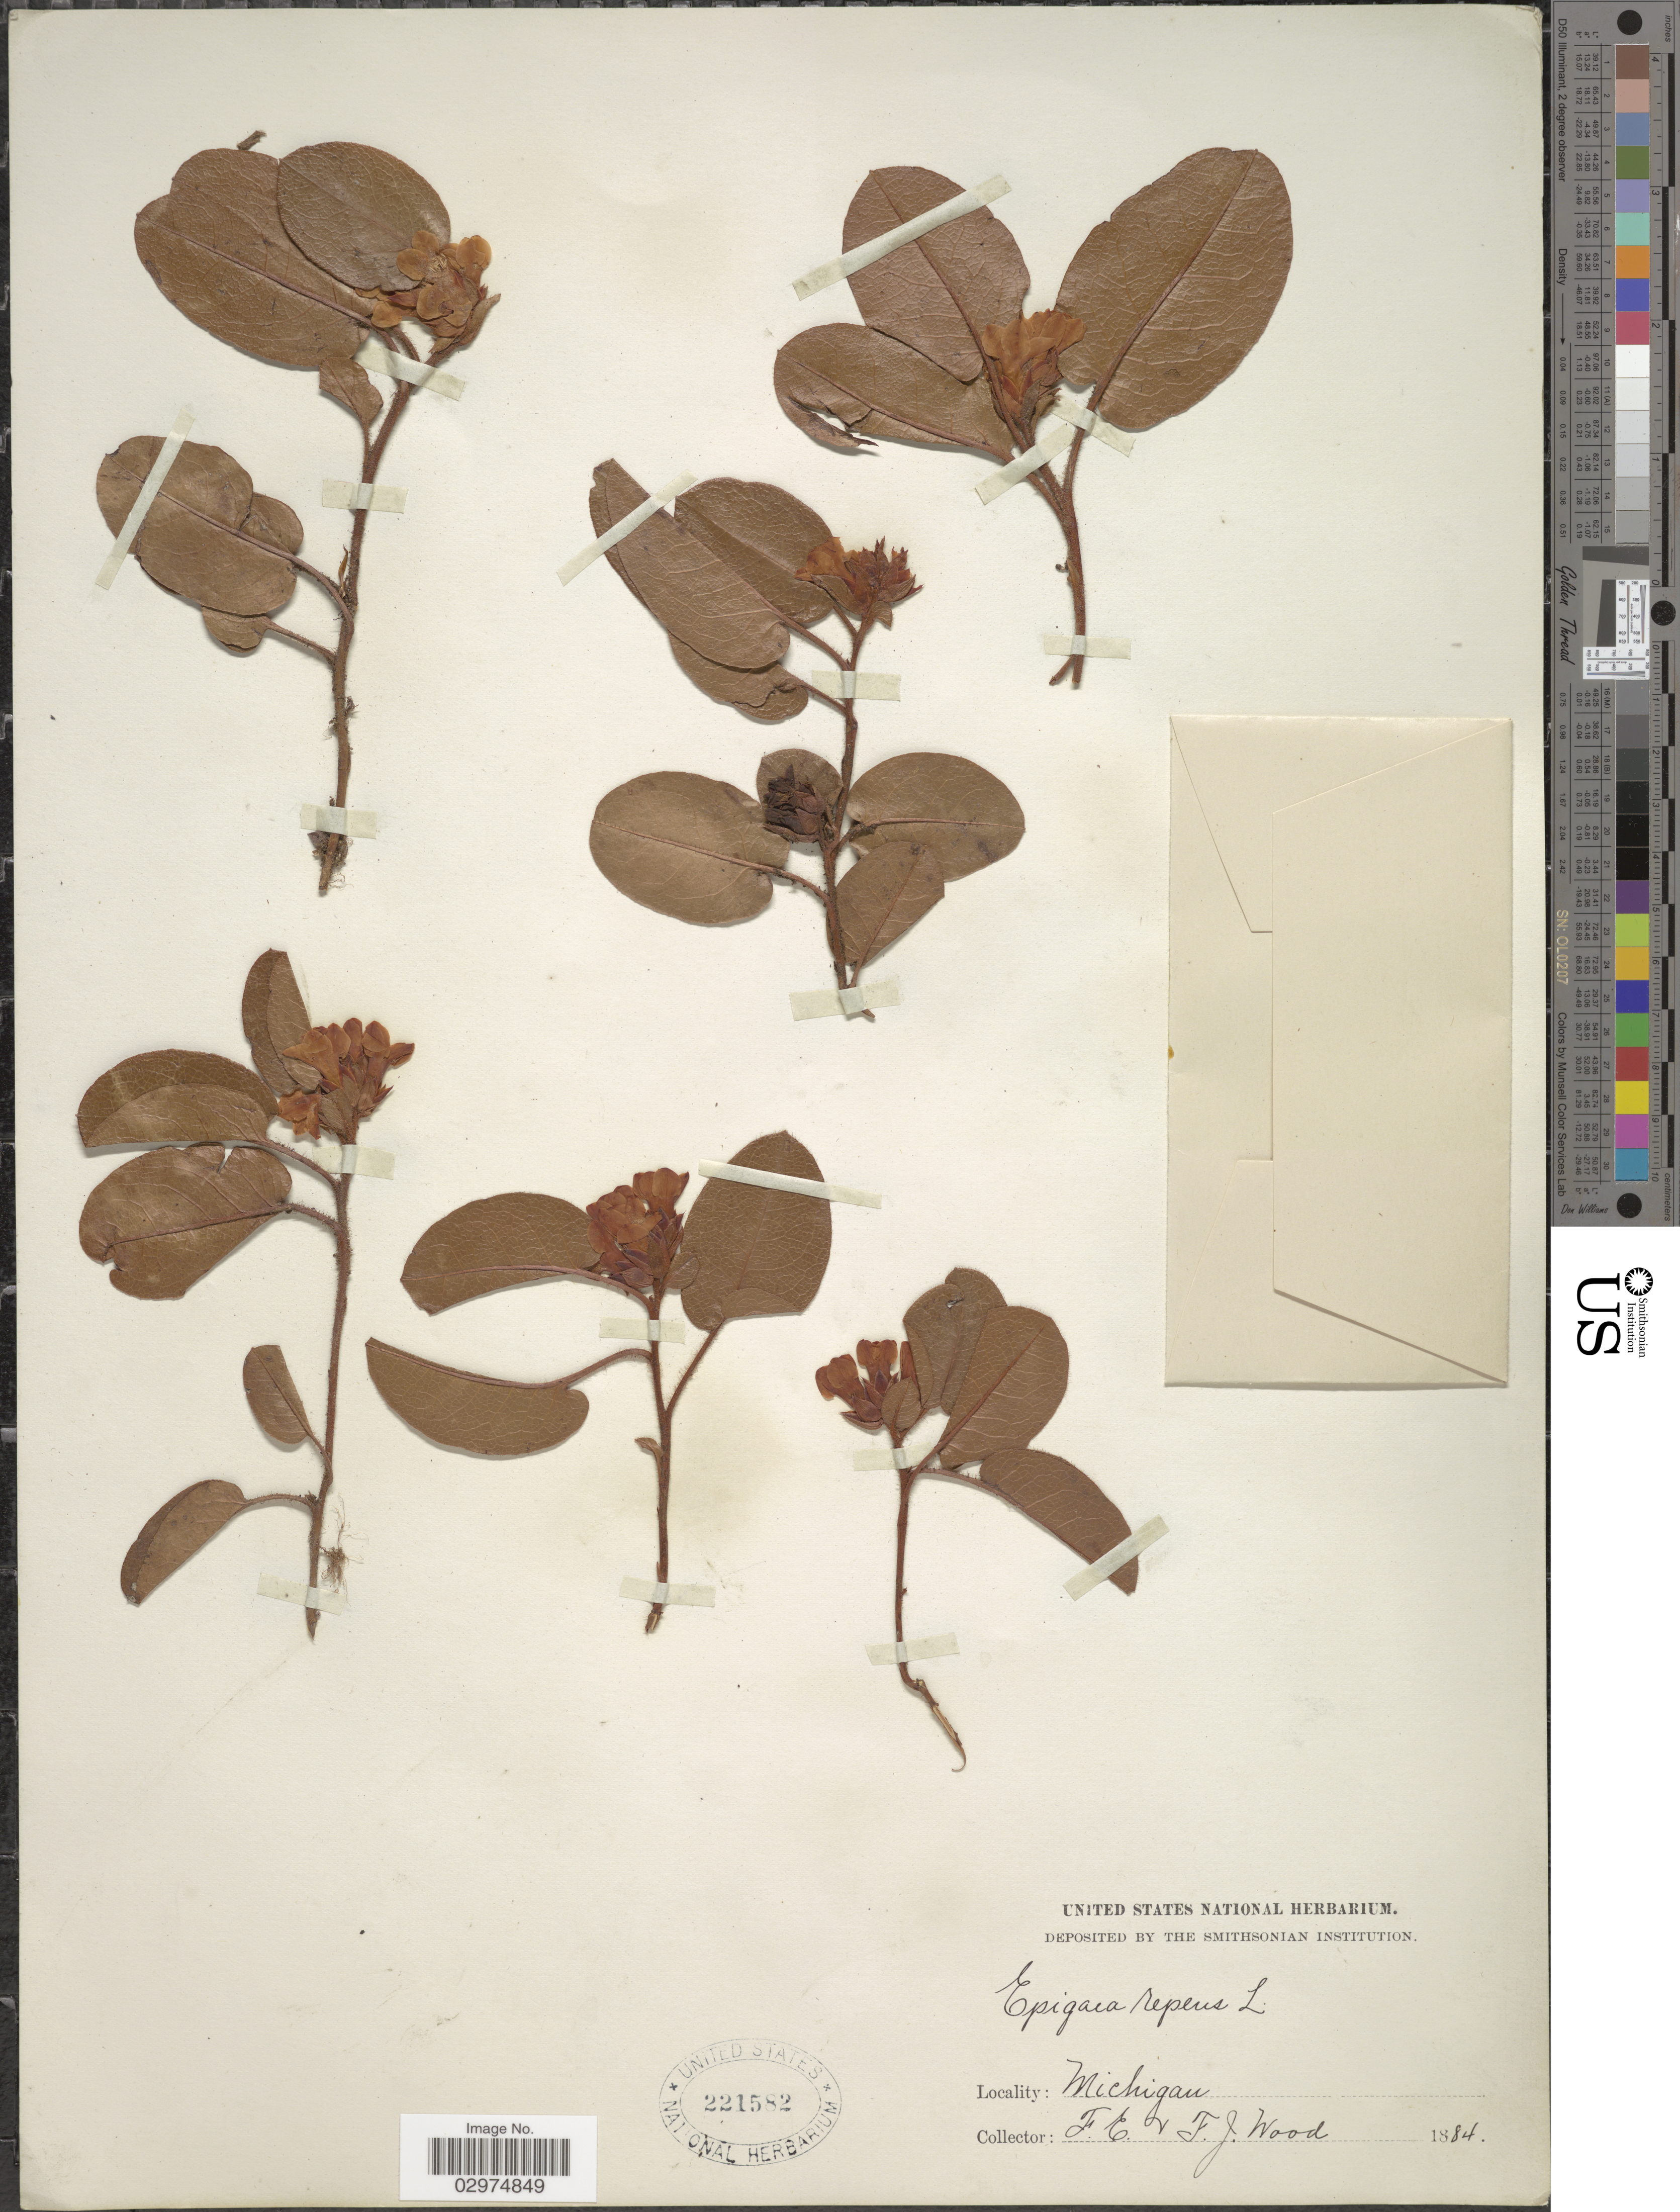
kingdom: Plantae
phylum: Tracheophyta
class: Magnoliopsida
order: Ericales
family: Ericaceae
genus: Epigaea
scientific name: Epigaea repens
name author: L.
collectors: F. Wood & F. Wood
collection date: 1884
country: United States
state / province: Michigan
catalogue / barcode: US 221582